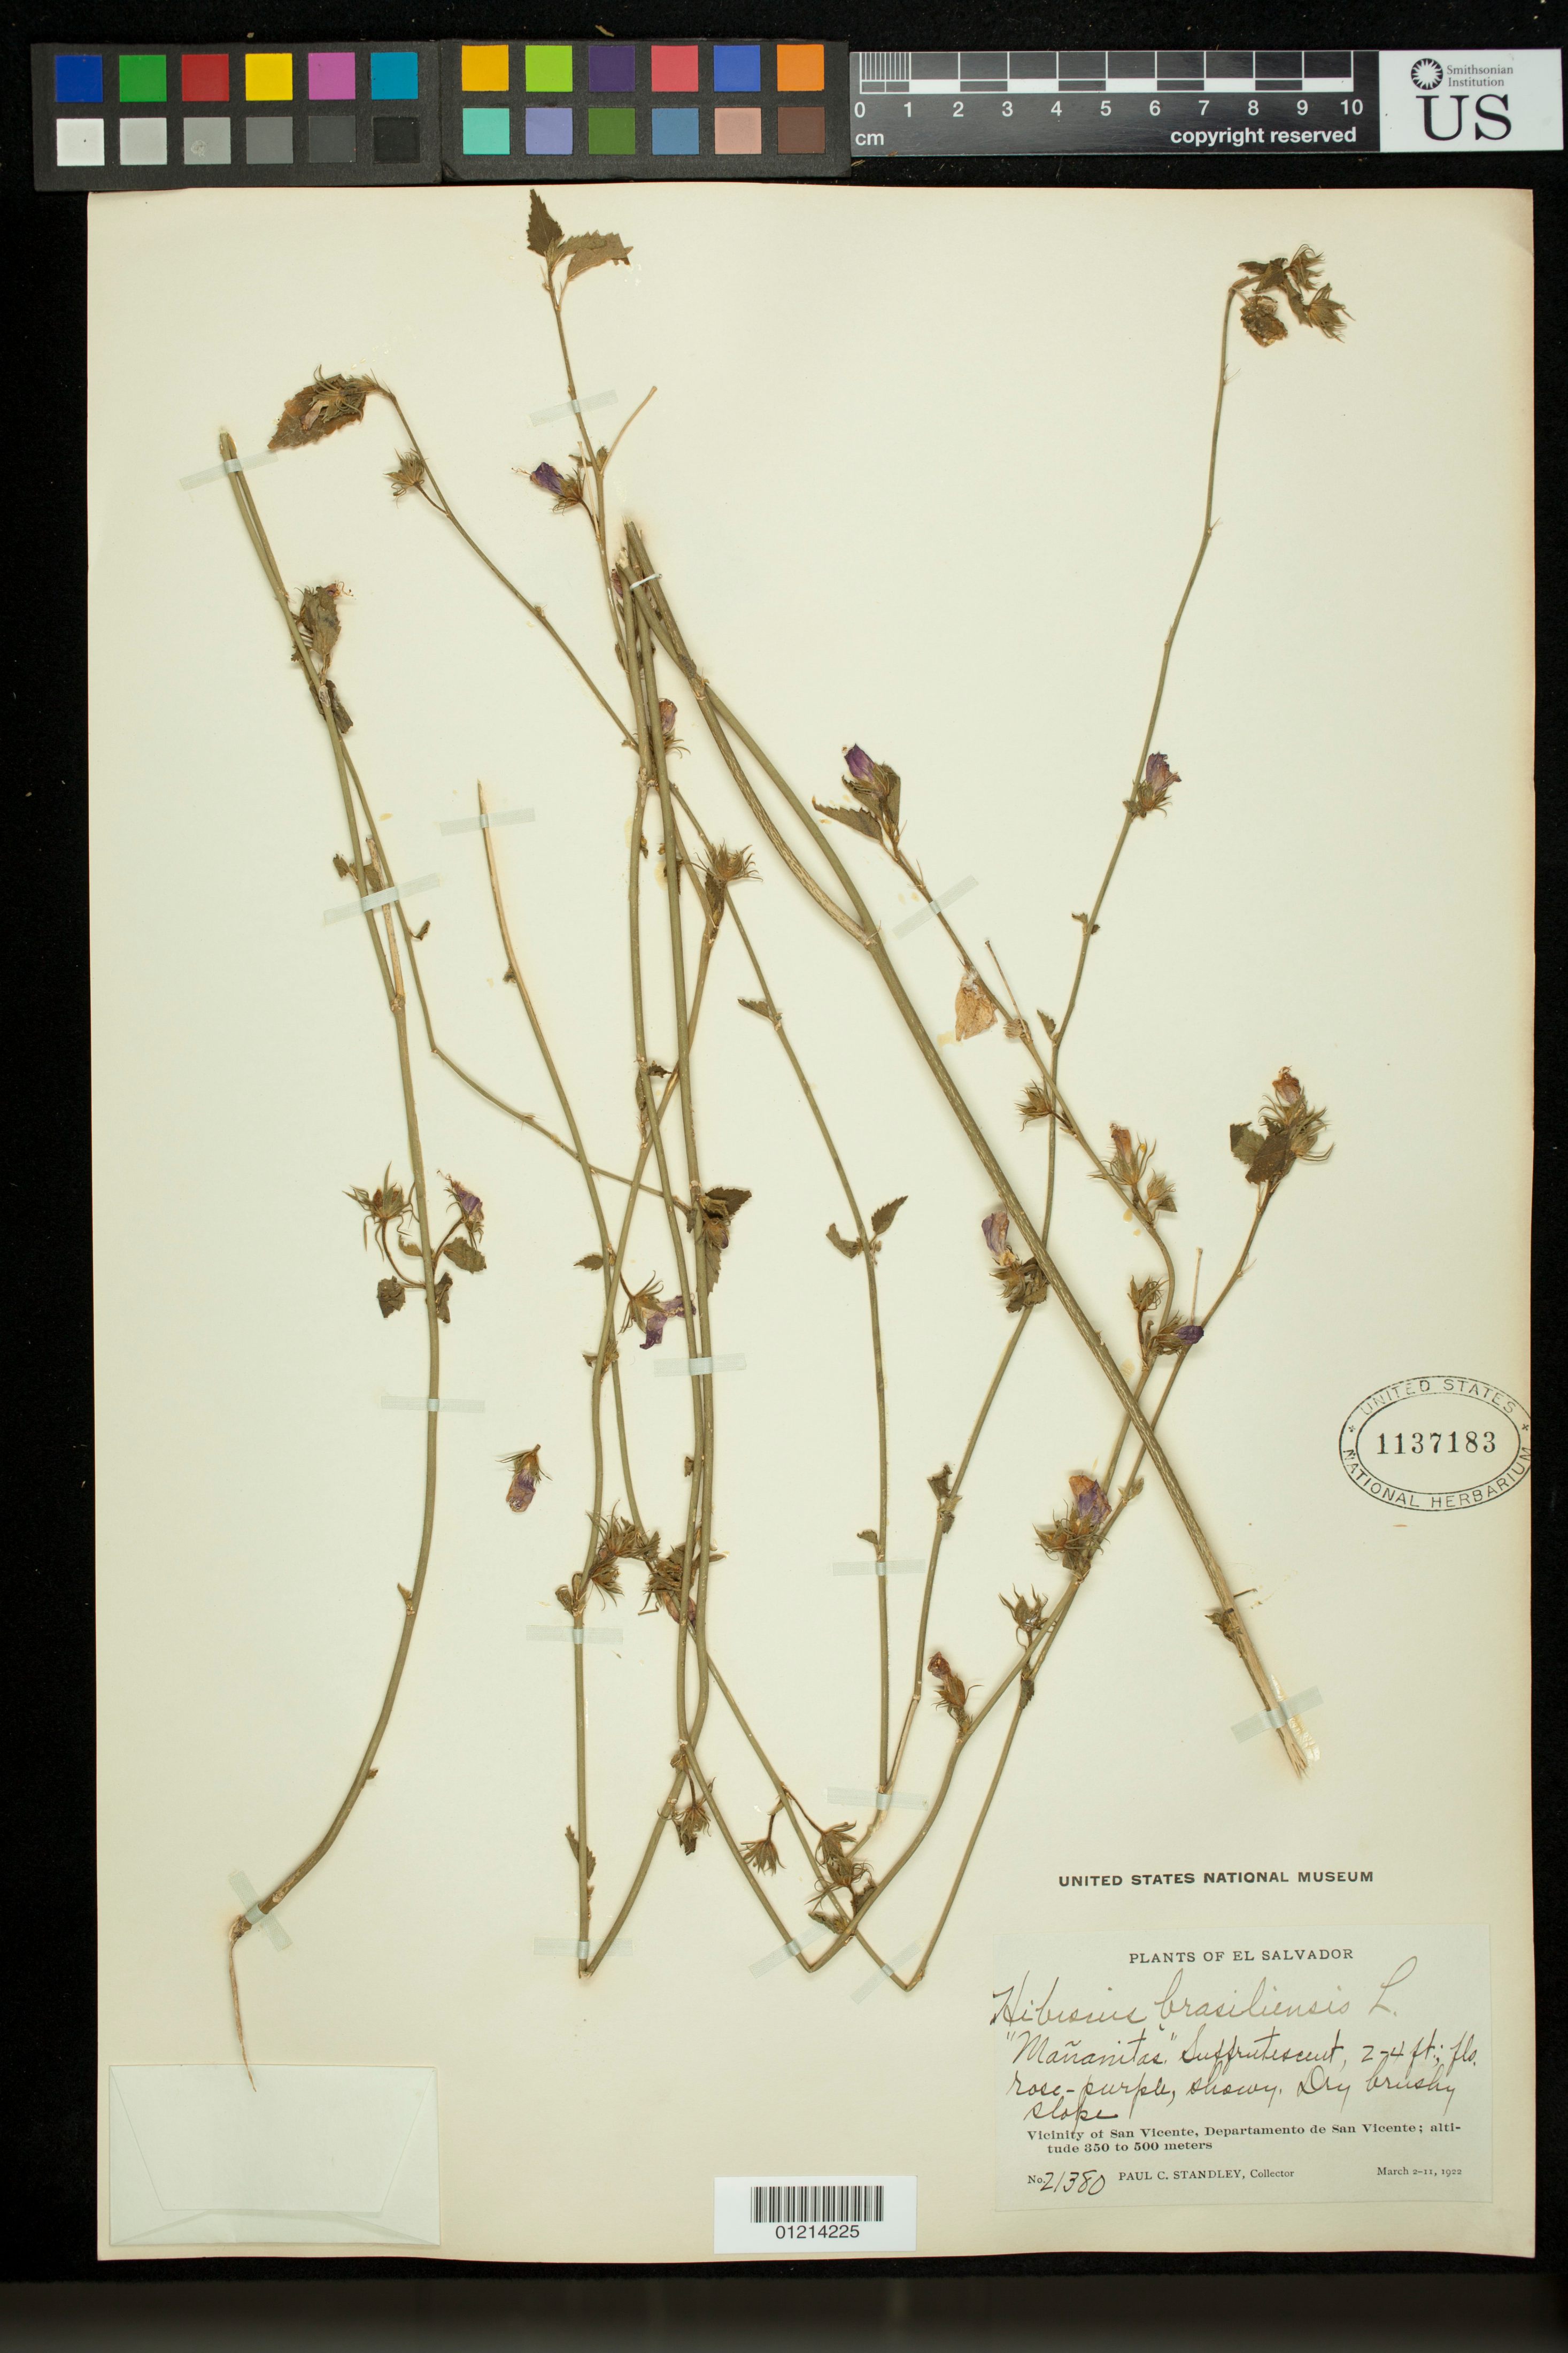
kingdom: Plantae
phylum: Tracheophyta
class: Magnoliopsida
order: Malvales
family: Malvaceae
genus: Hibiscus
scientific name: Hibiscus phoeniceus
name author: Jacq.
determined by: Dorr, Laurence J., Curator (BOT), Smithsonian Institution - National Museum of Natural History (UNITED STATES)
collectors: P. C. Standley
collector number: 21380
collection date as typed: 1922-03-02/1922-03-11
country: El Salvador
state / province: San Vincente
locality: Vicinity of San Vicente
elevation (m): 350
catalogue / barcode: US 1137183